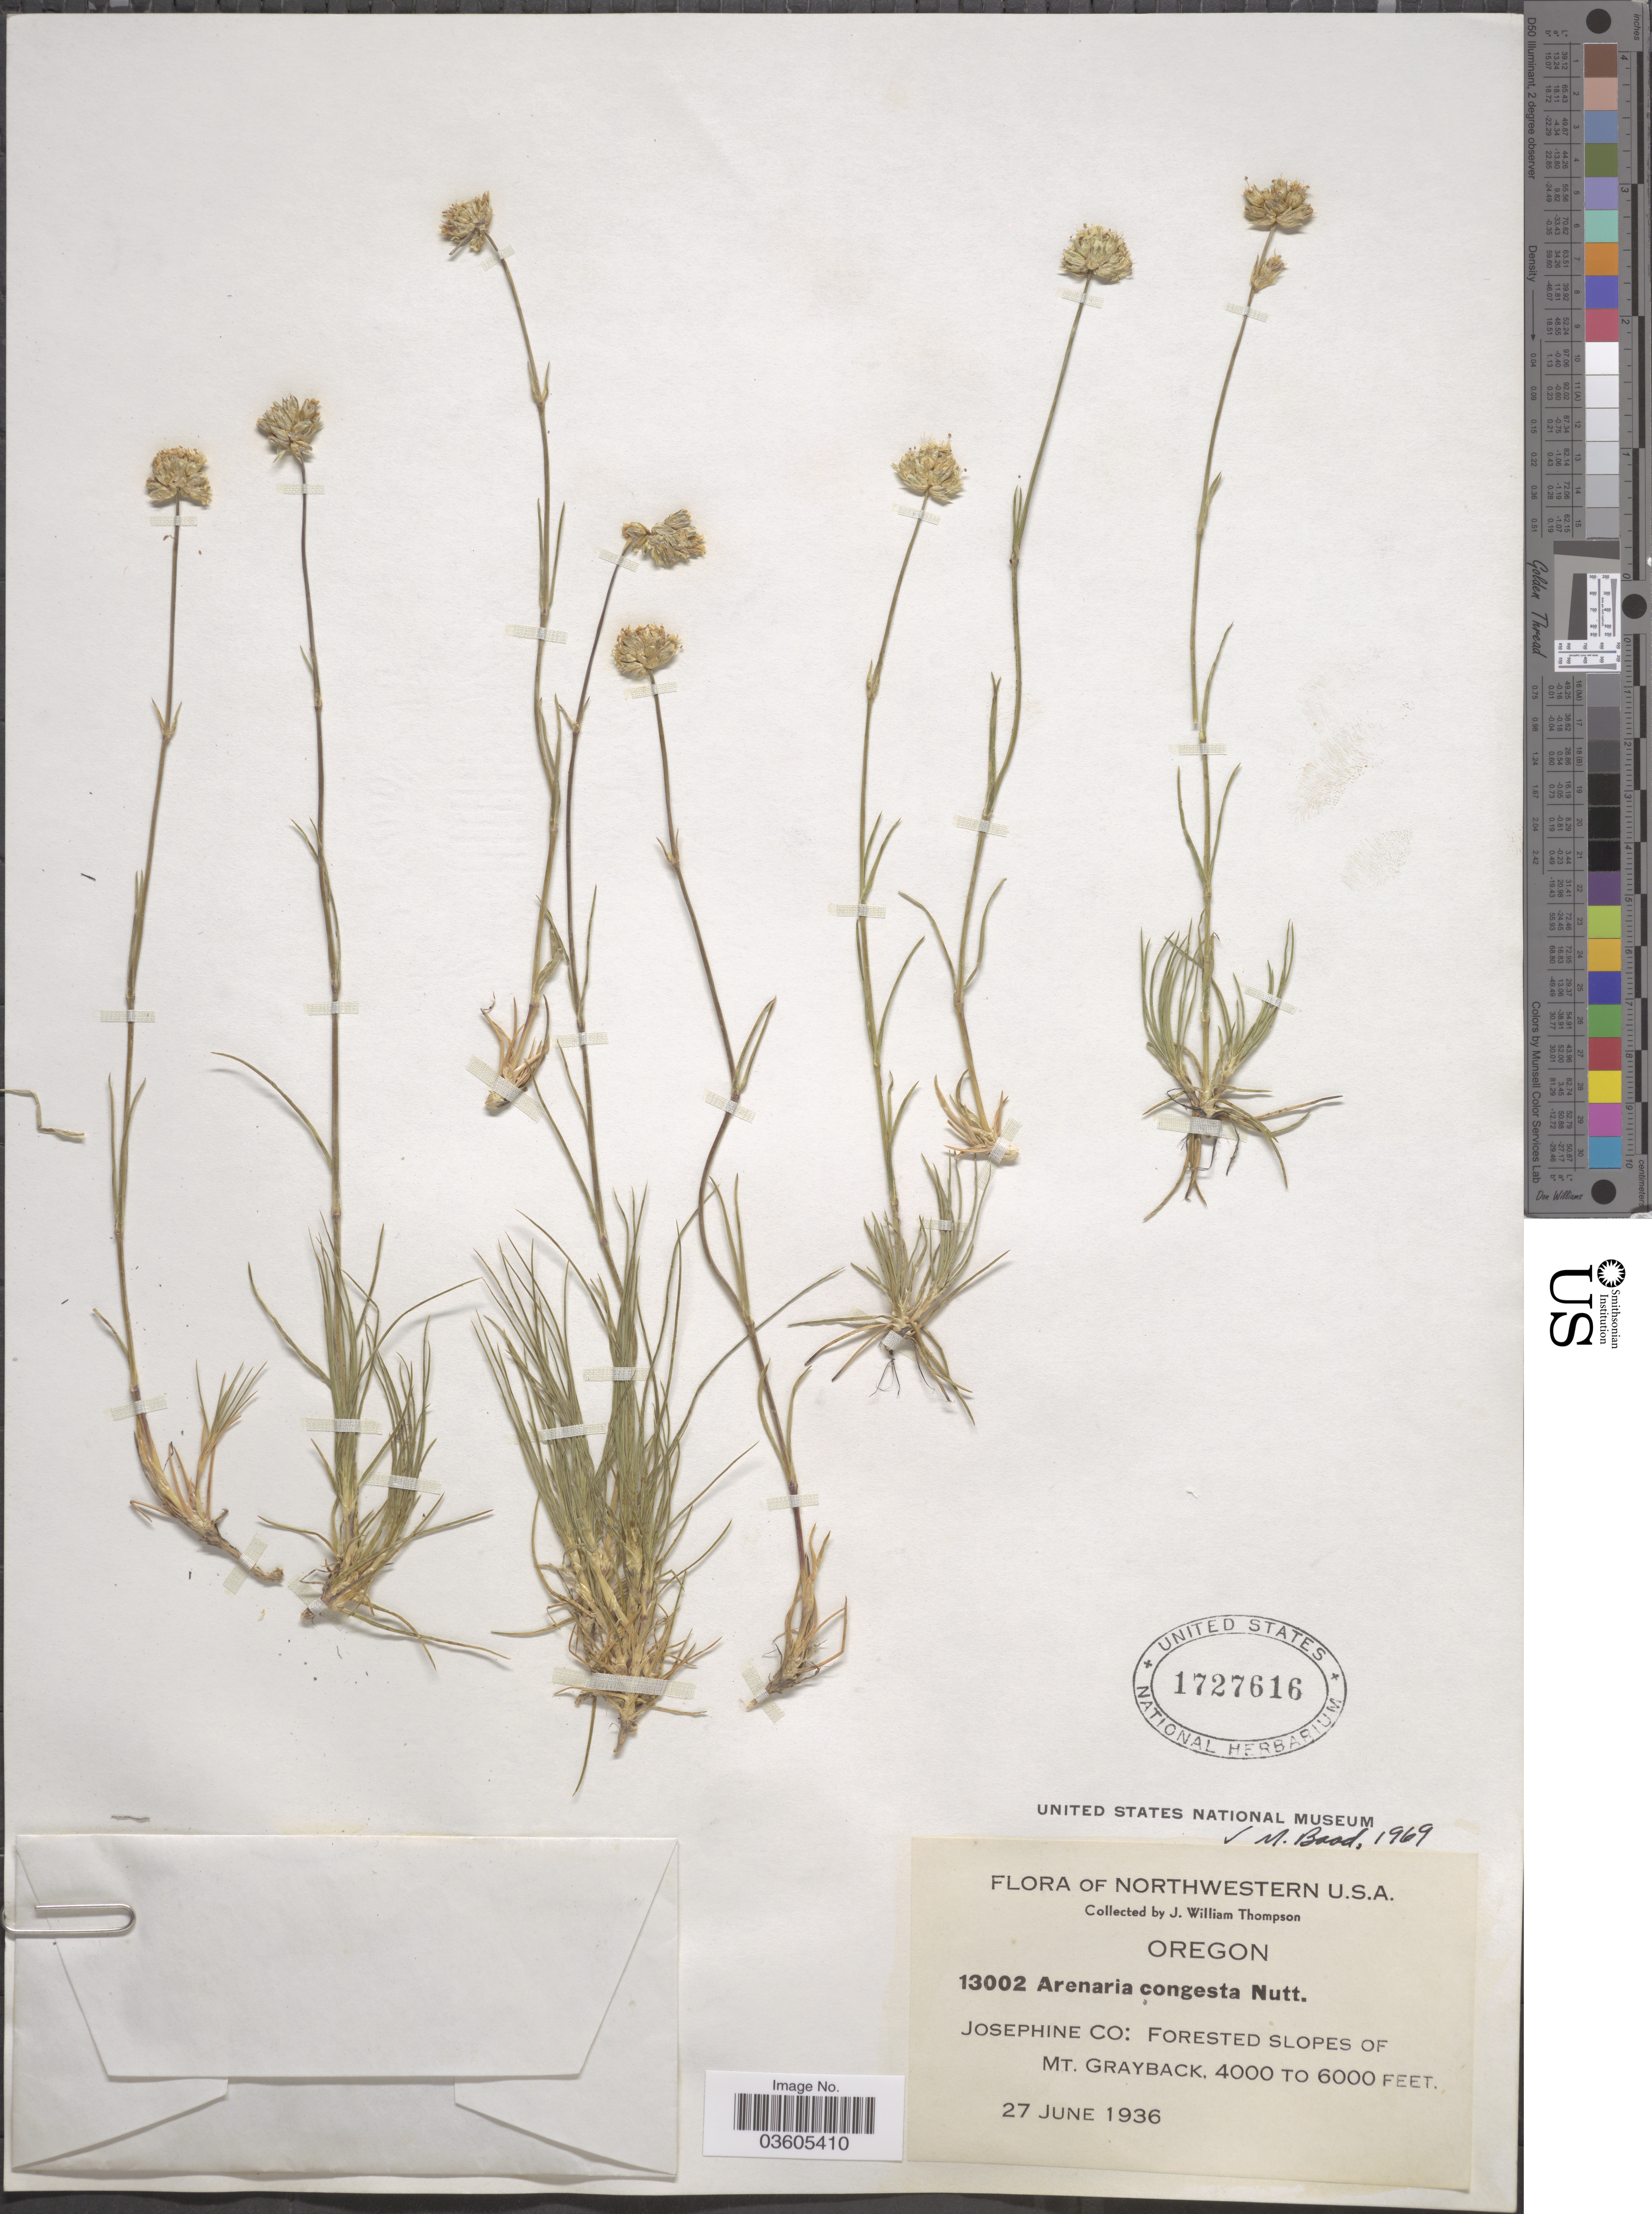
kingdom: Plantae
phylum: Tracheophyta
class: Magnoliopsida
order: Caryophyllales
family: Caryophyllaceae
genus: Eremogone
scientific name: Eremogone congesta var. congesta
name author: (Nutt.) Ikonn.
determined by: Strong, Mark T., (BOT), Smithsonian Institution - National Museum of Natural History (UNITED STATES)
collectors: J. W. Thompson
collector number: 13002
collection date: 1936-06-27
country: United States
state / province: Oregon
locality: Joesphine Co: Forested slopes of Mt. Grayback.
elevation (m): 1219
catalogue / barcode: US 1727616